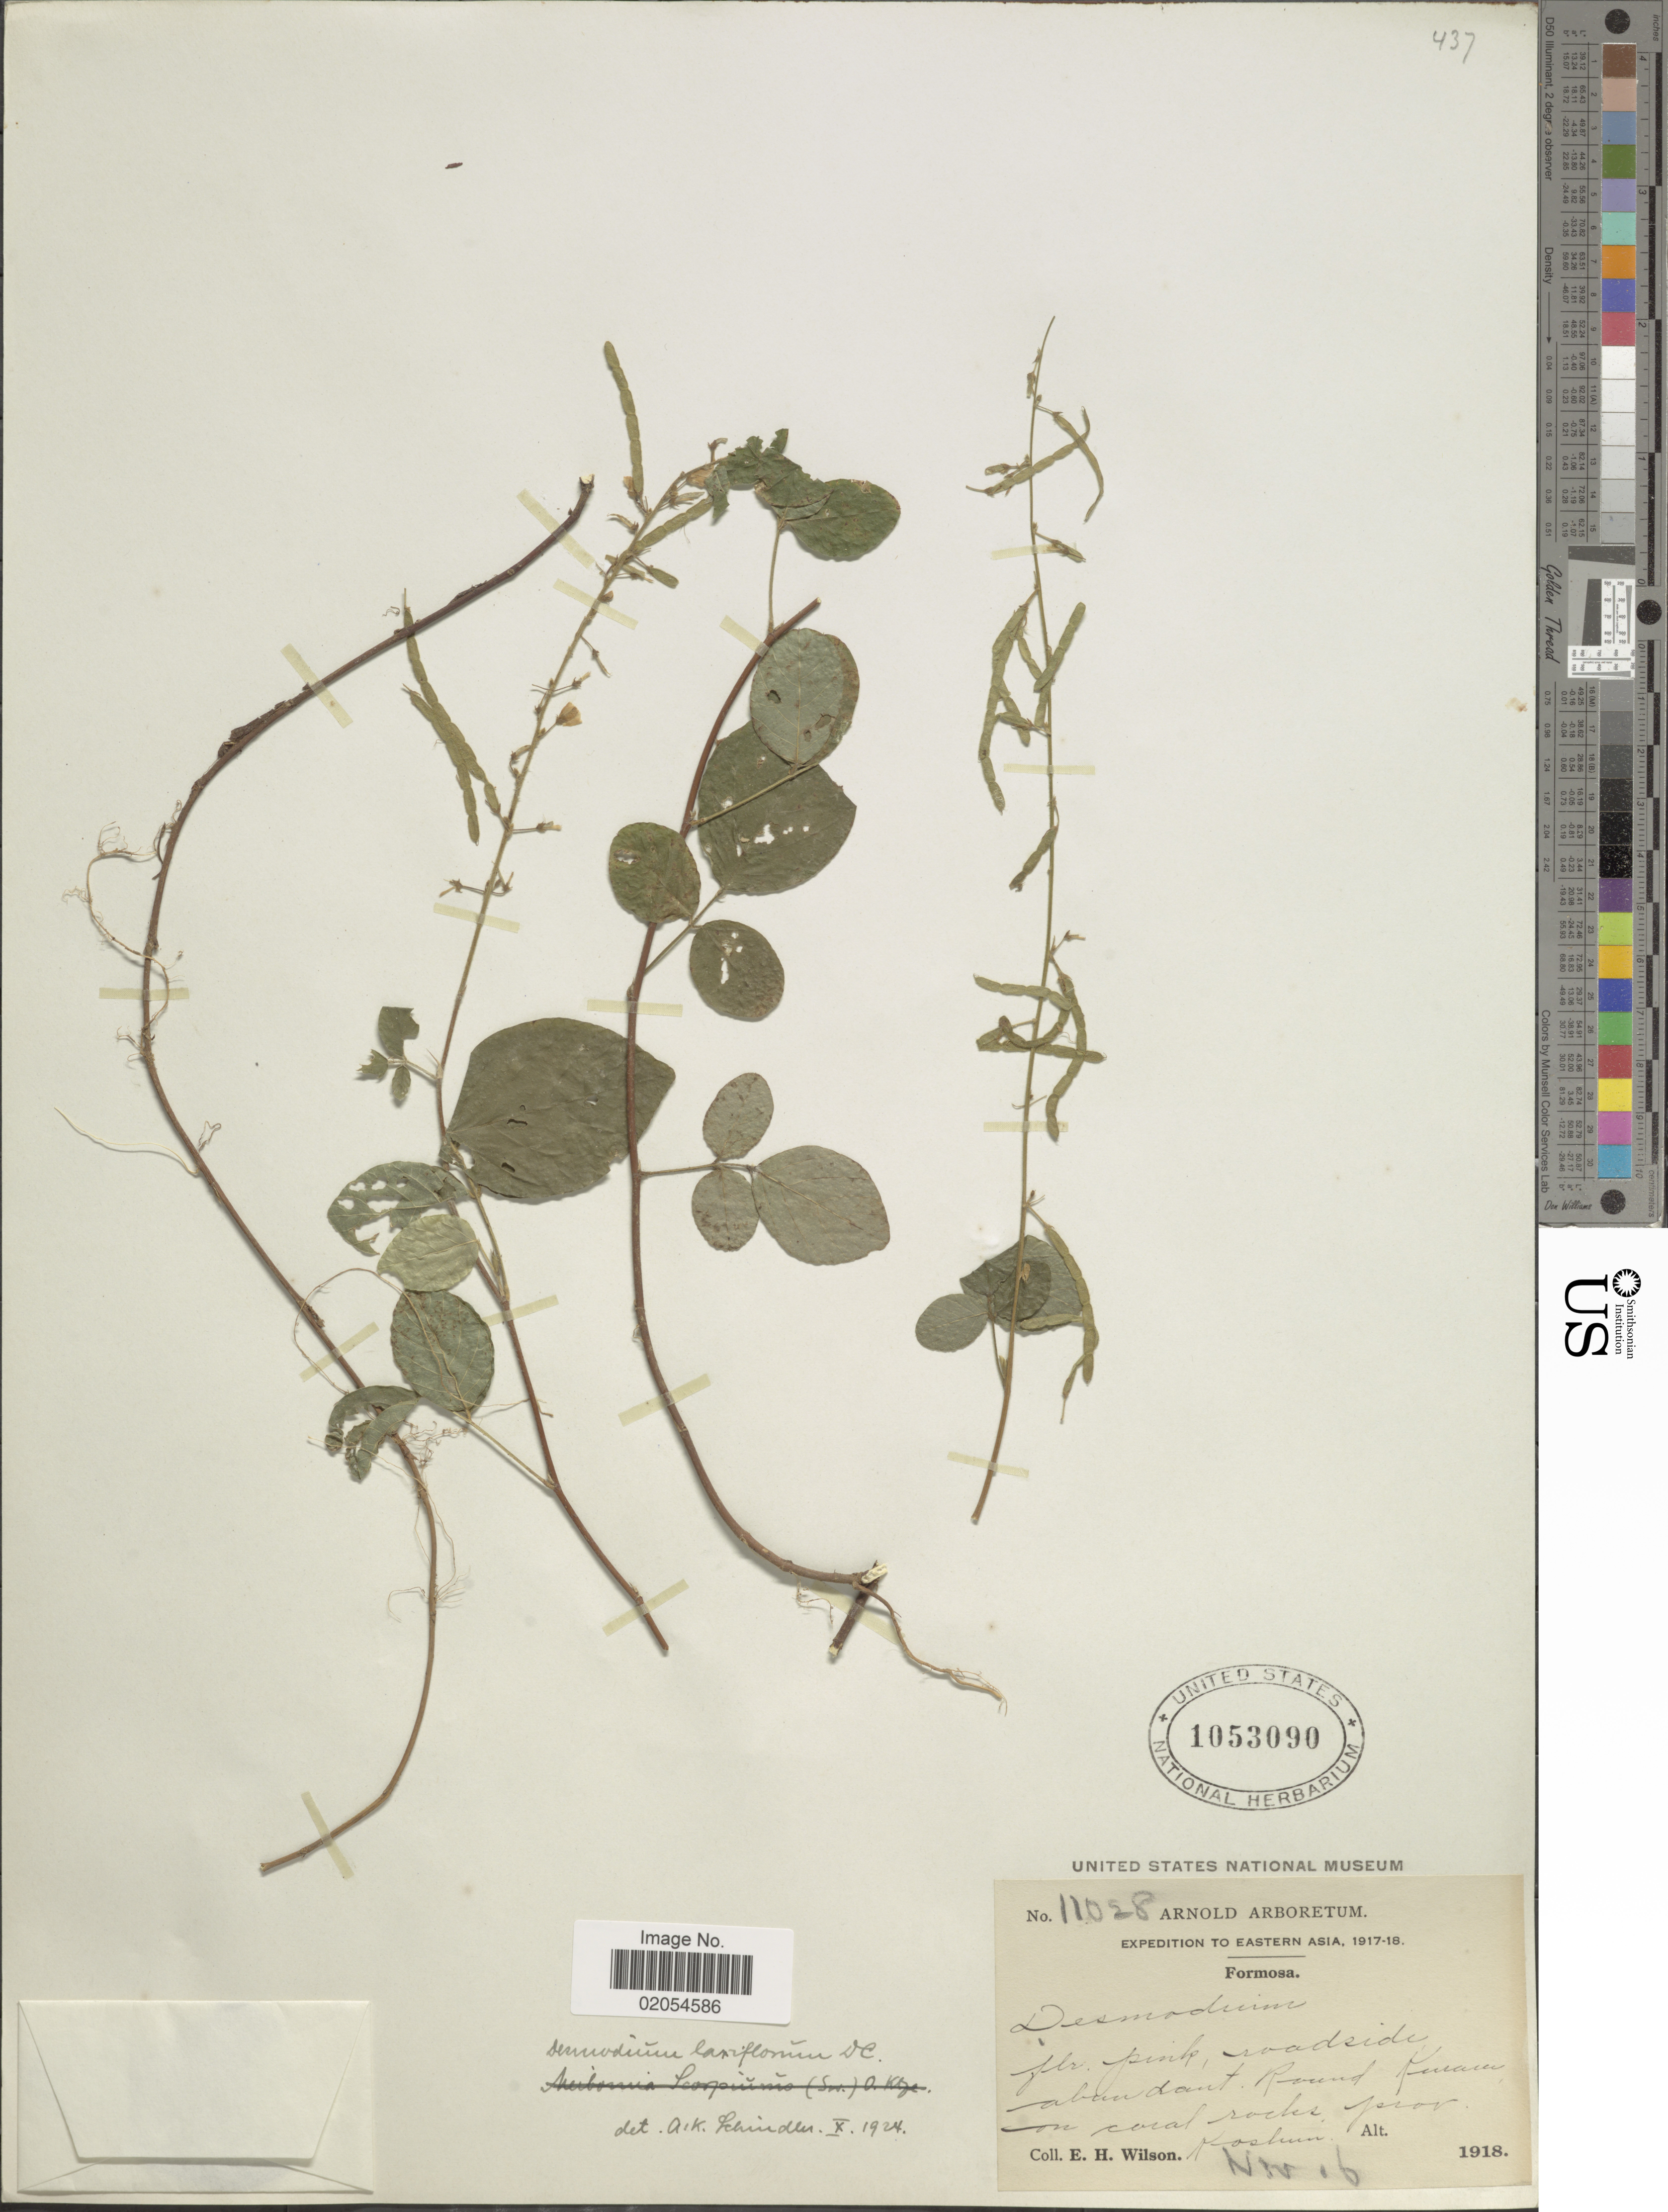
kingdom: Plantae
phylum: Tracheophyta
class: Magnoliopsida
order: Fabales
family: Fabaceae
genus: Sohmaea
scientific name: Sohmaea laxiflora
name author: (DC.) H. Ohashi & K. Ohashi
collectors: E. Wilson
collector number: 11028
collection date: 1918-11-16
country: Taiwan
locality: Formosa. Round Kuraru on coral rocks, prov. Koshun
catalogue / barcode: US 1053090